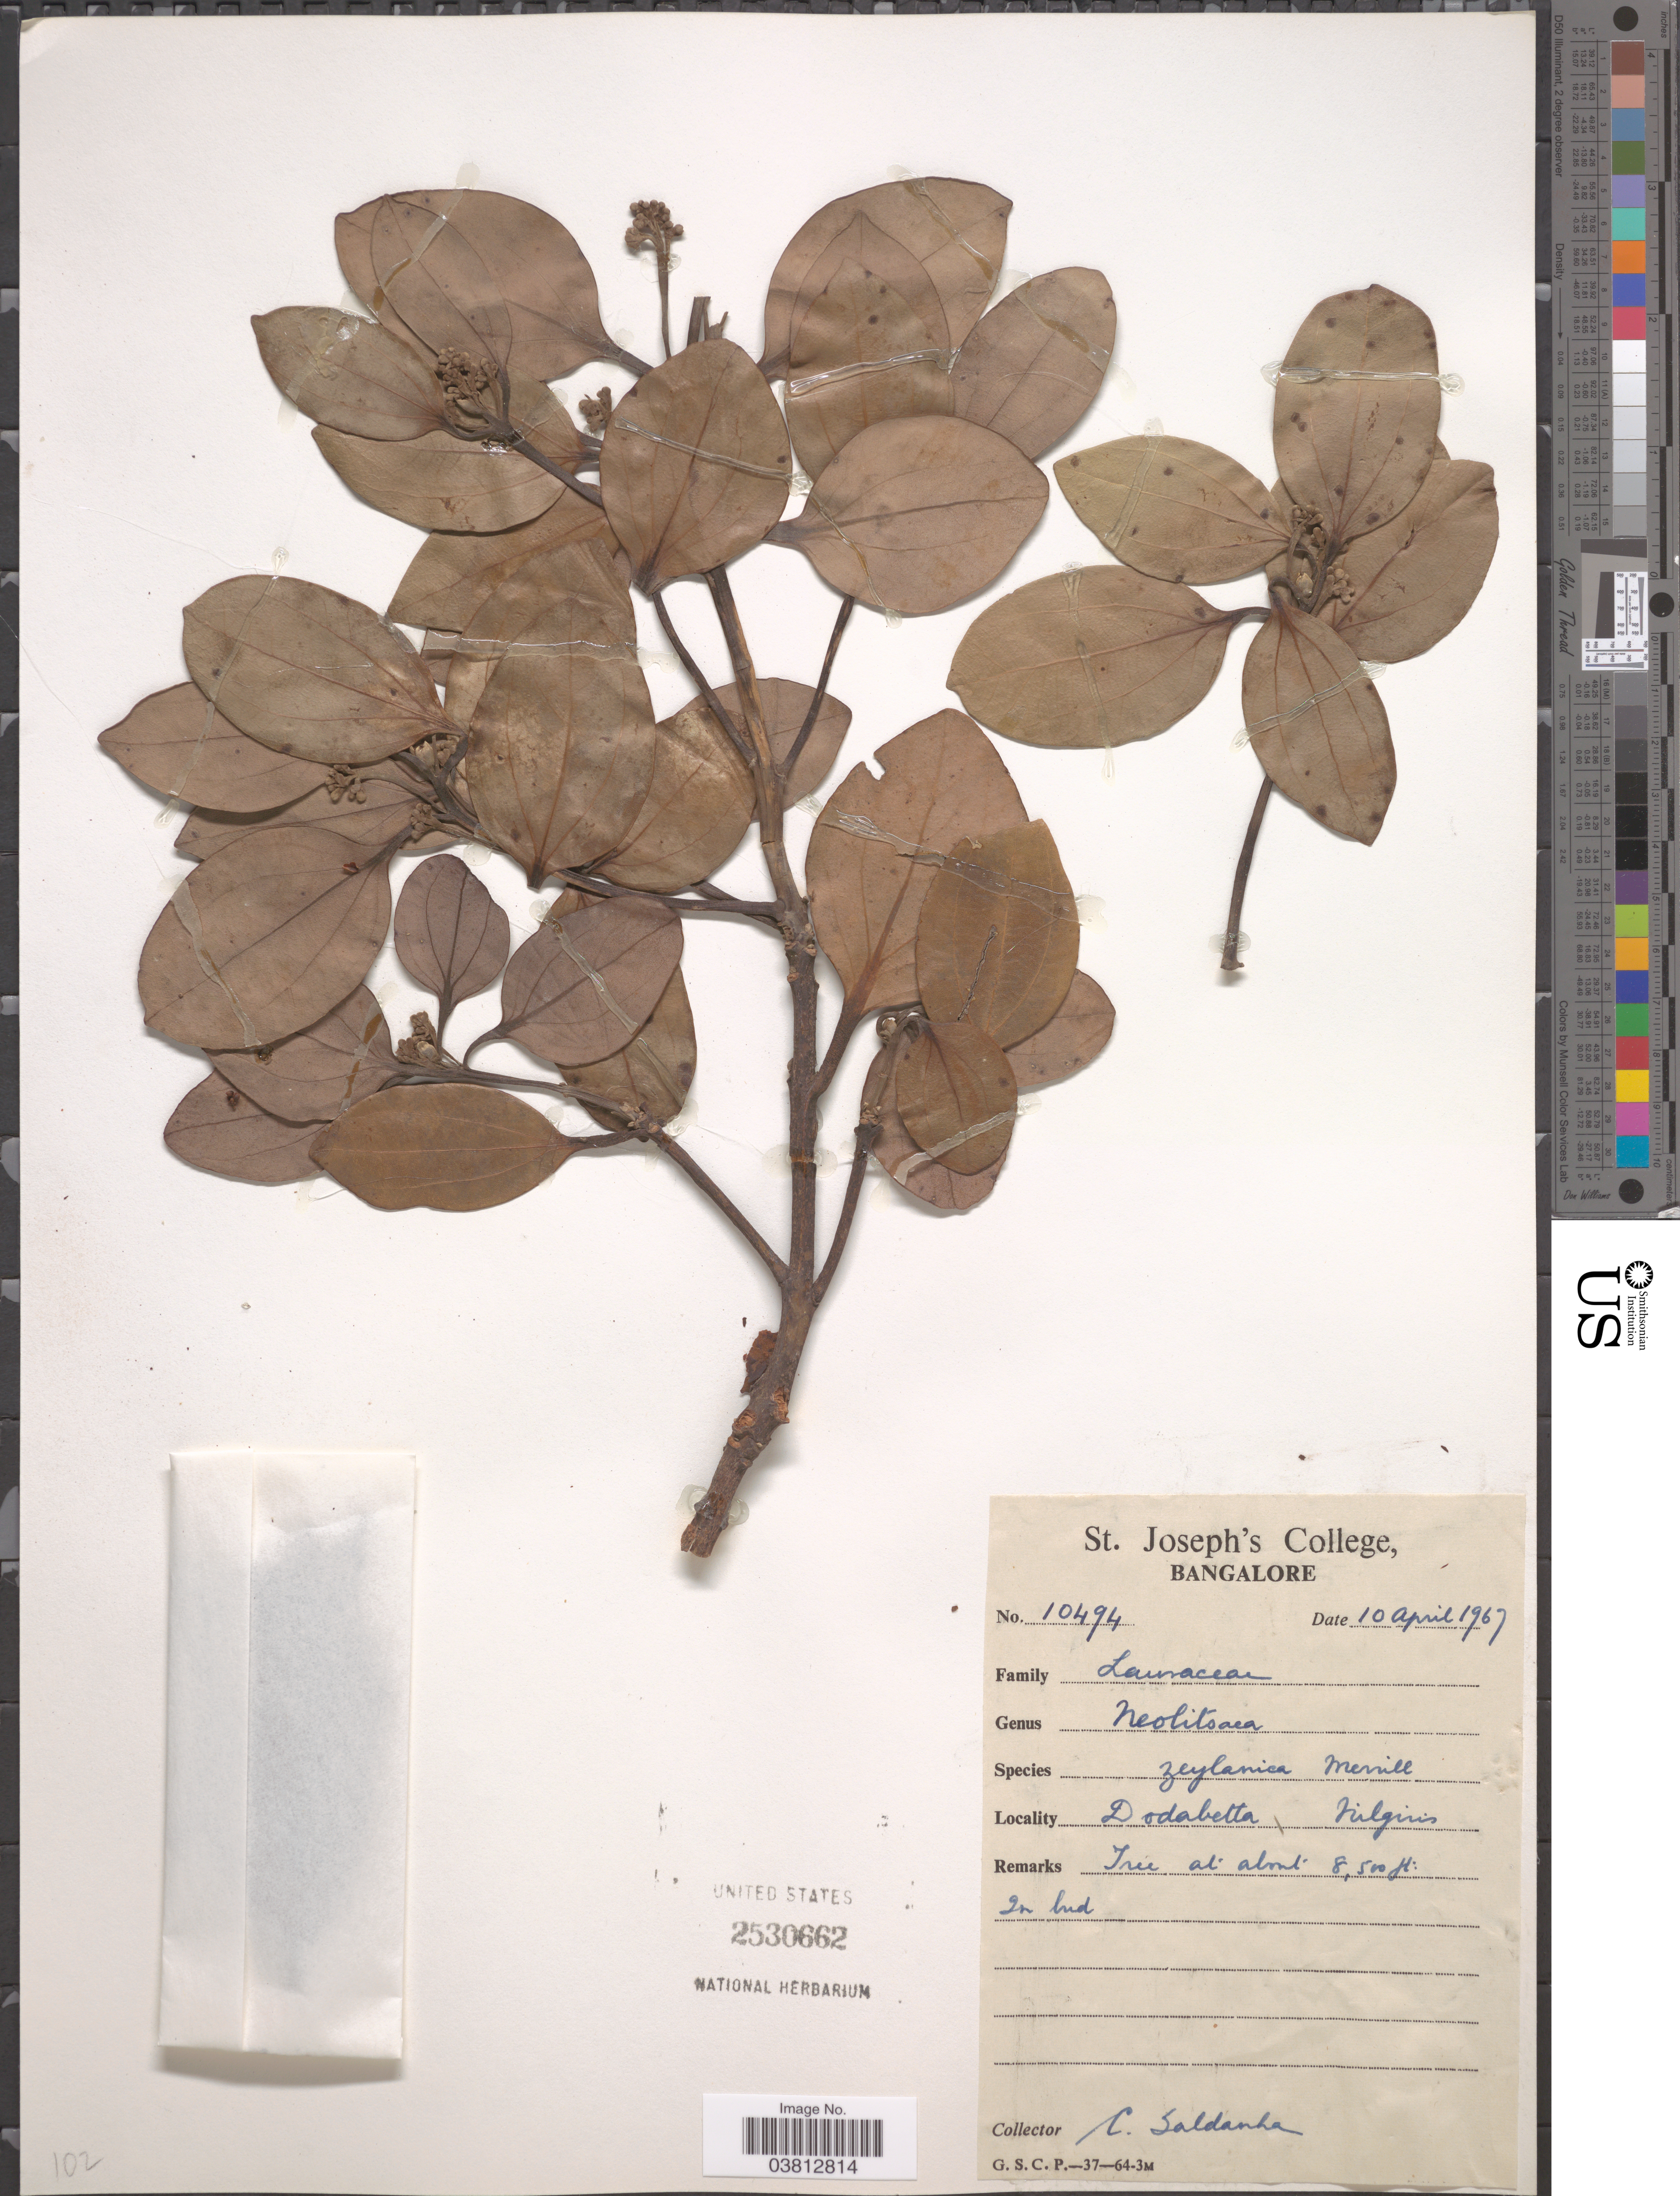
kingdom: Plantae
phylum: Tracheophyta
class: Magnoliopsida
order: Laurales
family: Lauraceae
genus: Neolitsea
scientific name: Neolitsea zeylanica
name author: (Nees & T. Nees) Merr.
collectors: C. Saldanha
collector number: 10494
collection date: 1967-04-10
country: India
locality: Dodabetta, Nilgiris.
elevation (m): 2591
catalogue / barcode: US 2530662